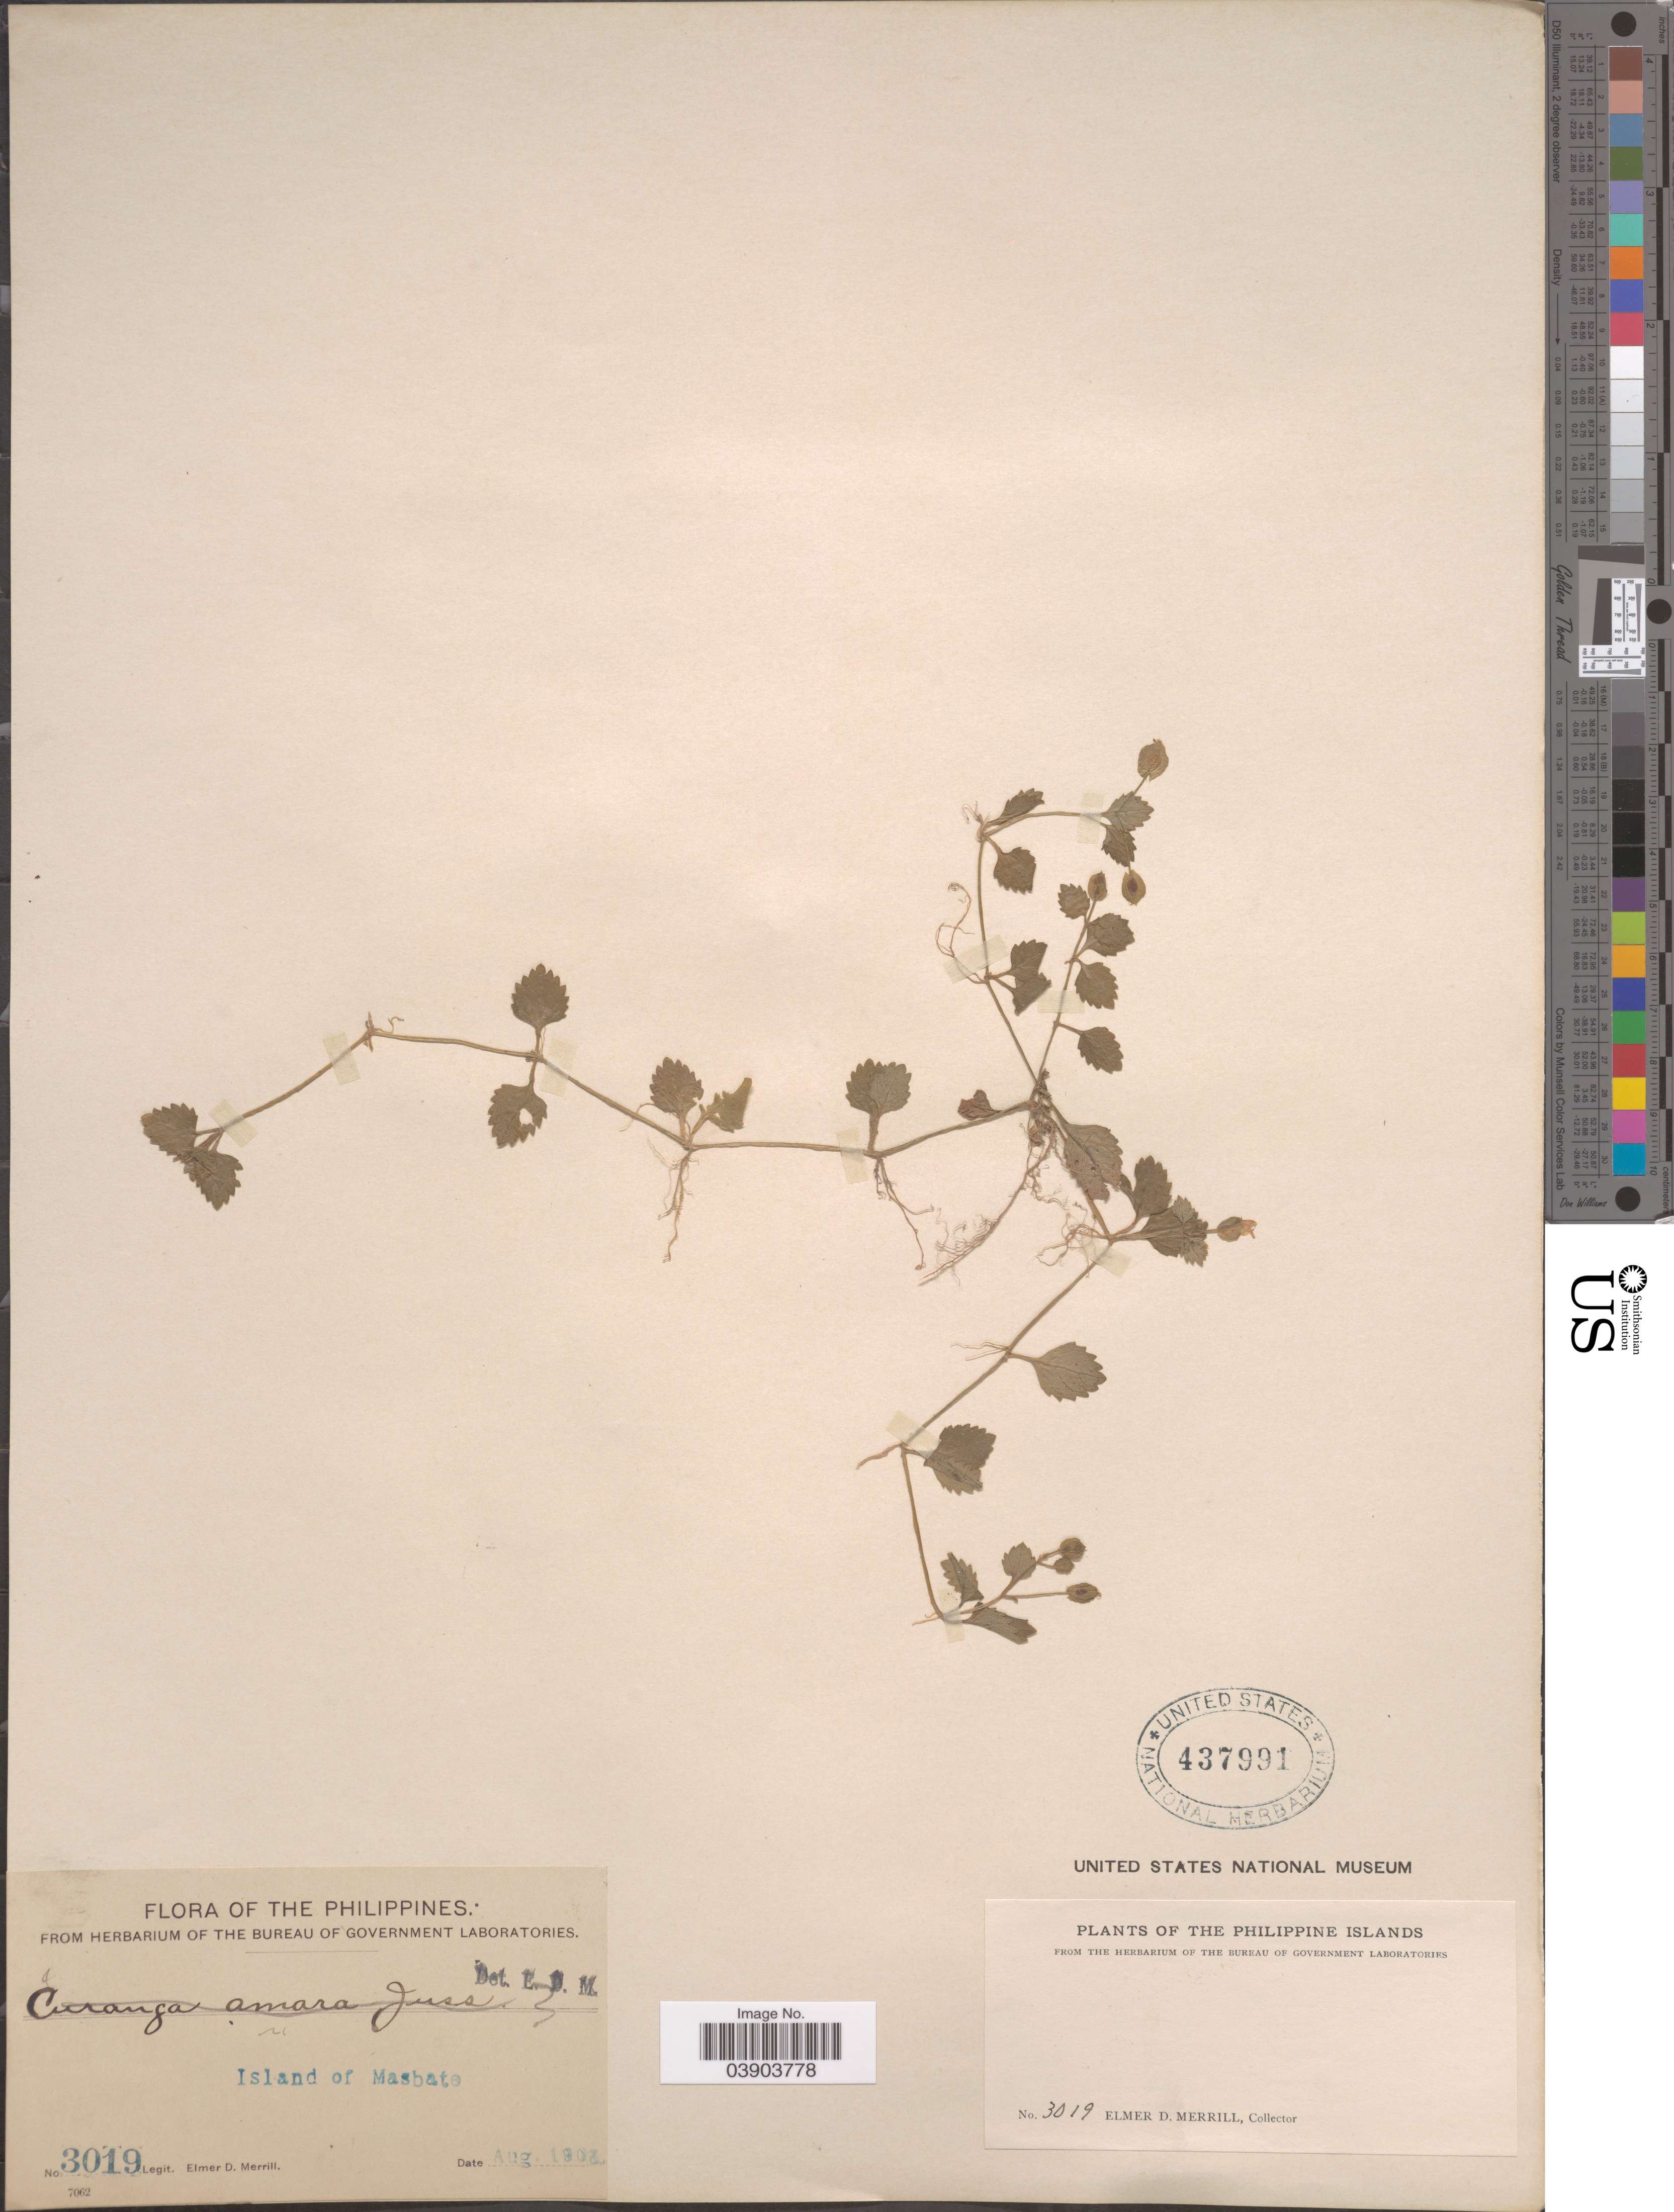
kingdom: Plantae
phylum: Tracheophyta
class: Magnoliopsida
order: Lamiales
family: Linderniaceae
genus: Torenia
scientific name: Torenia polygonoides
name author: Benth.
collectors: E. D. Merrill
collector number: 3019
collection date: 1903-08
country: Philippines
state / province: Bicol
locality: Island of Masbate.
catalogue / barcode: US 437991